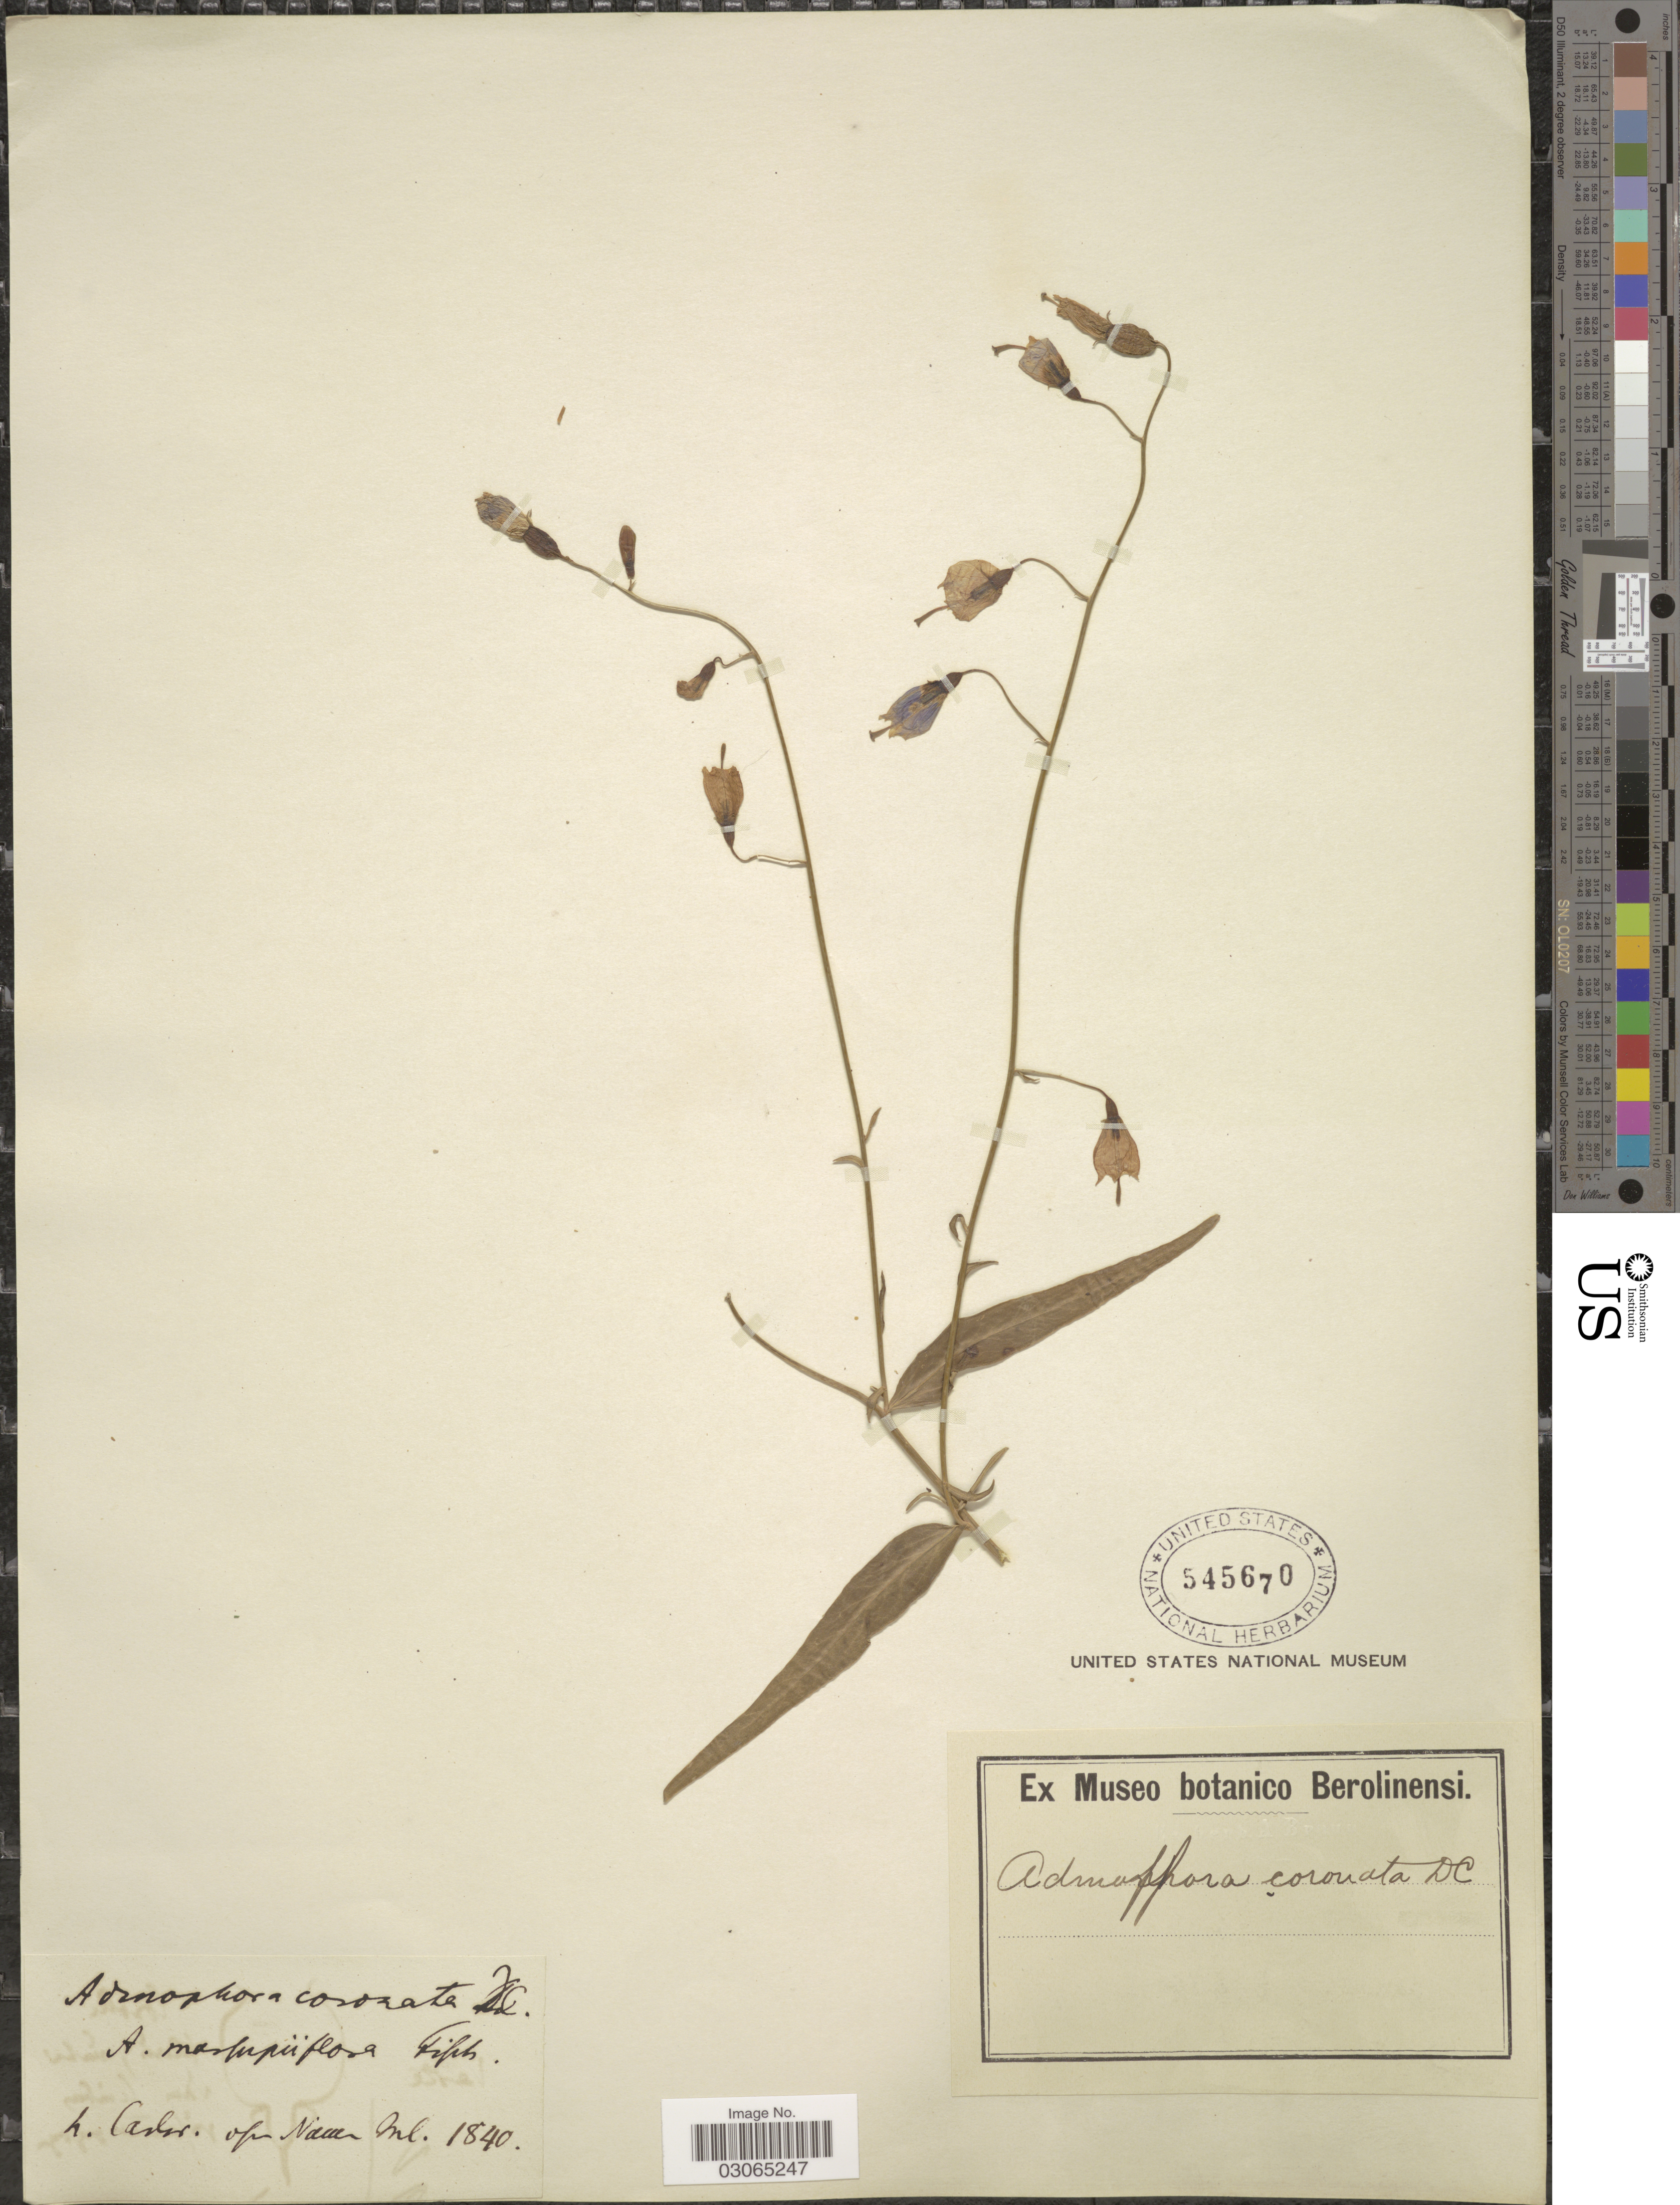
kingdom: Plantae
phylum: Tracheophyta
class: Magnoliopsida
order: Asterales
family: Campanulaceae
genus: Adenophora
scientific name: Adenophora coronata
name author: (Ker Gawl.) A. DC.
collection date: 1840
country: Niue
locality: Niue Inl.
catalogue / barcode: US 545670